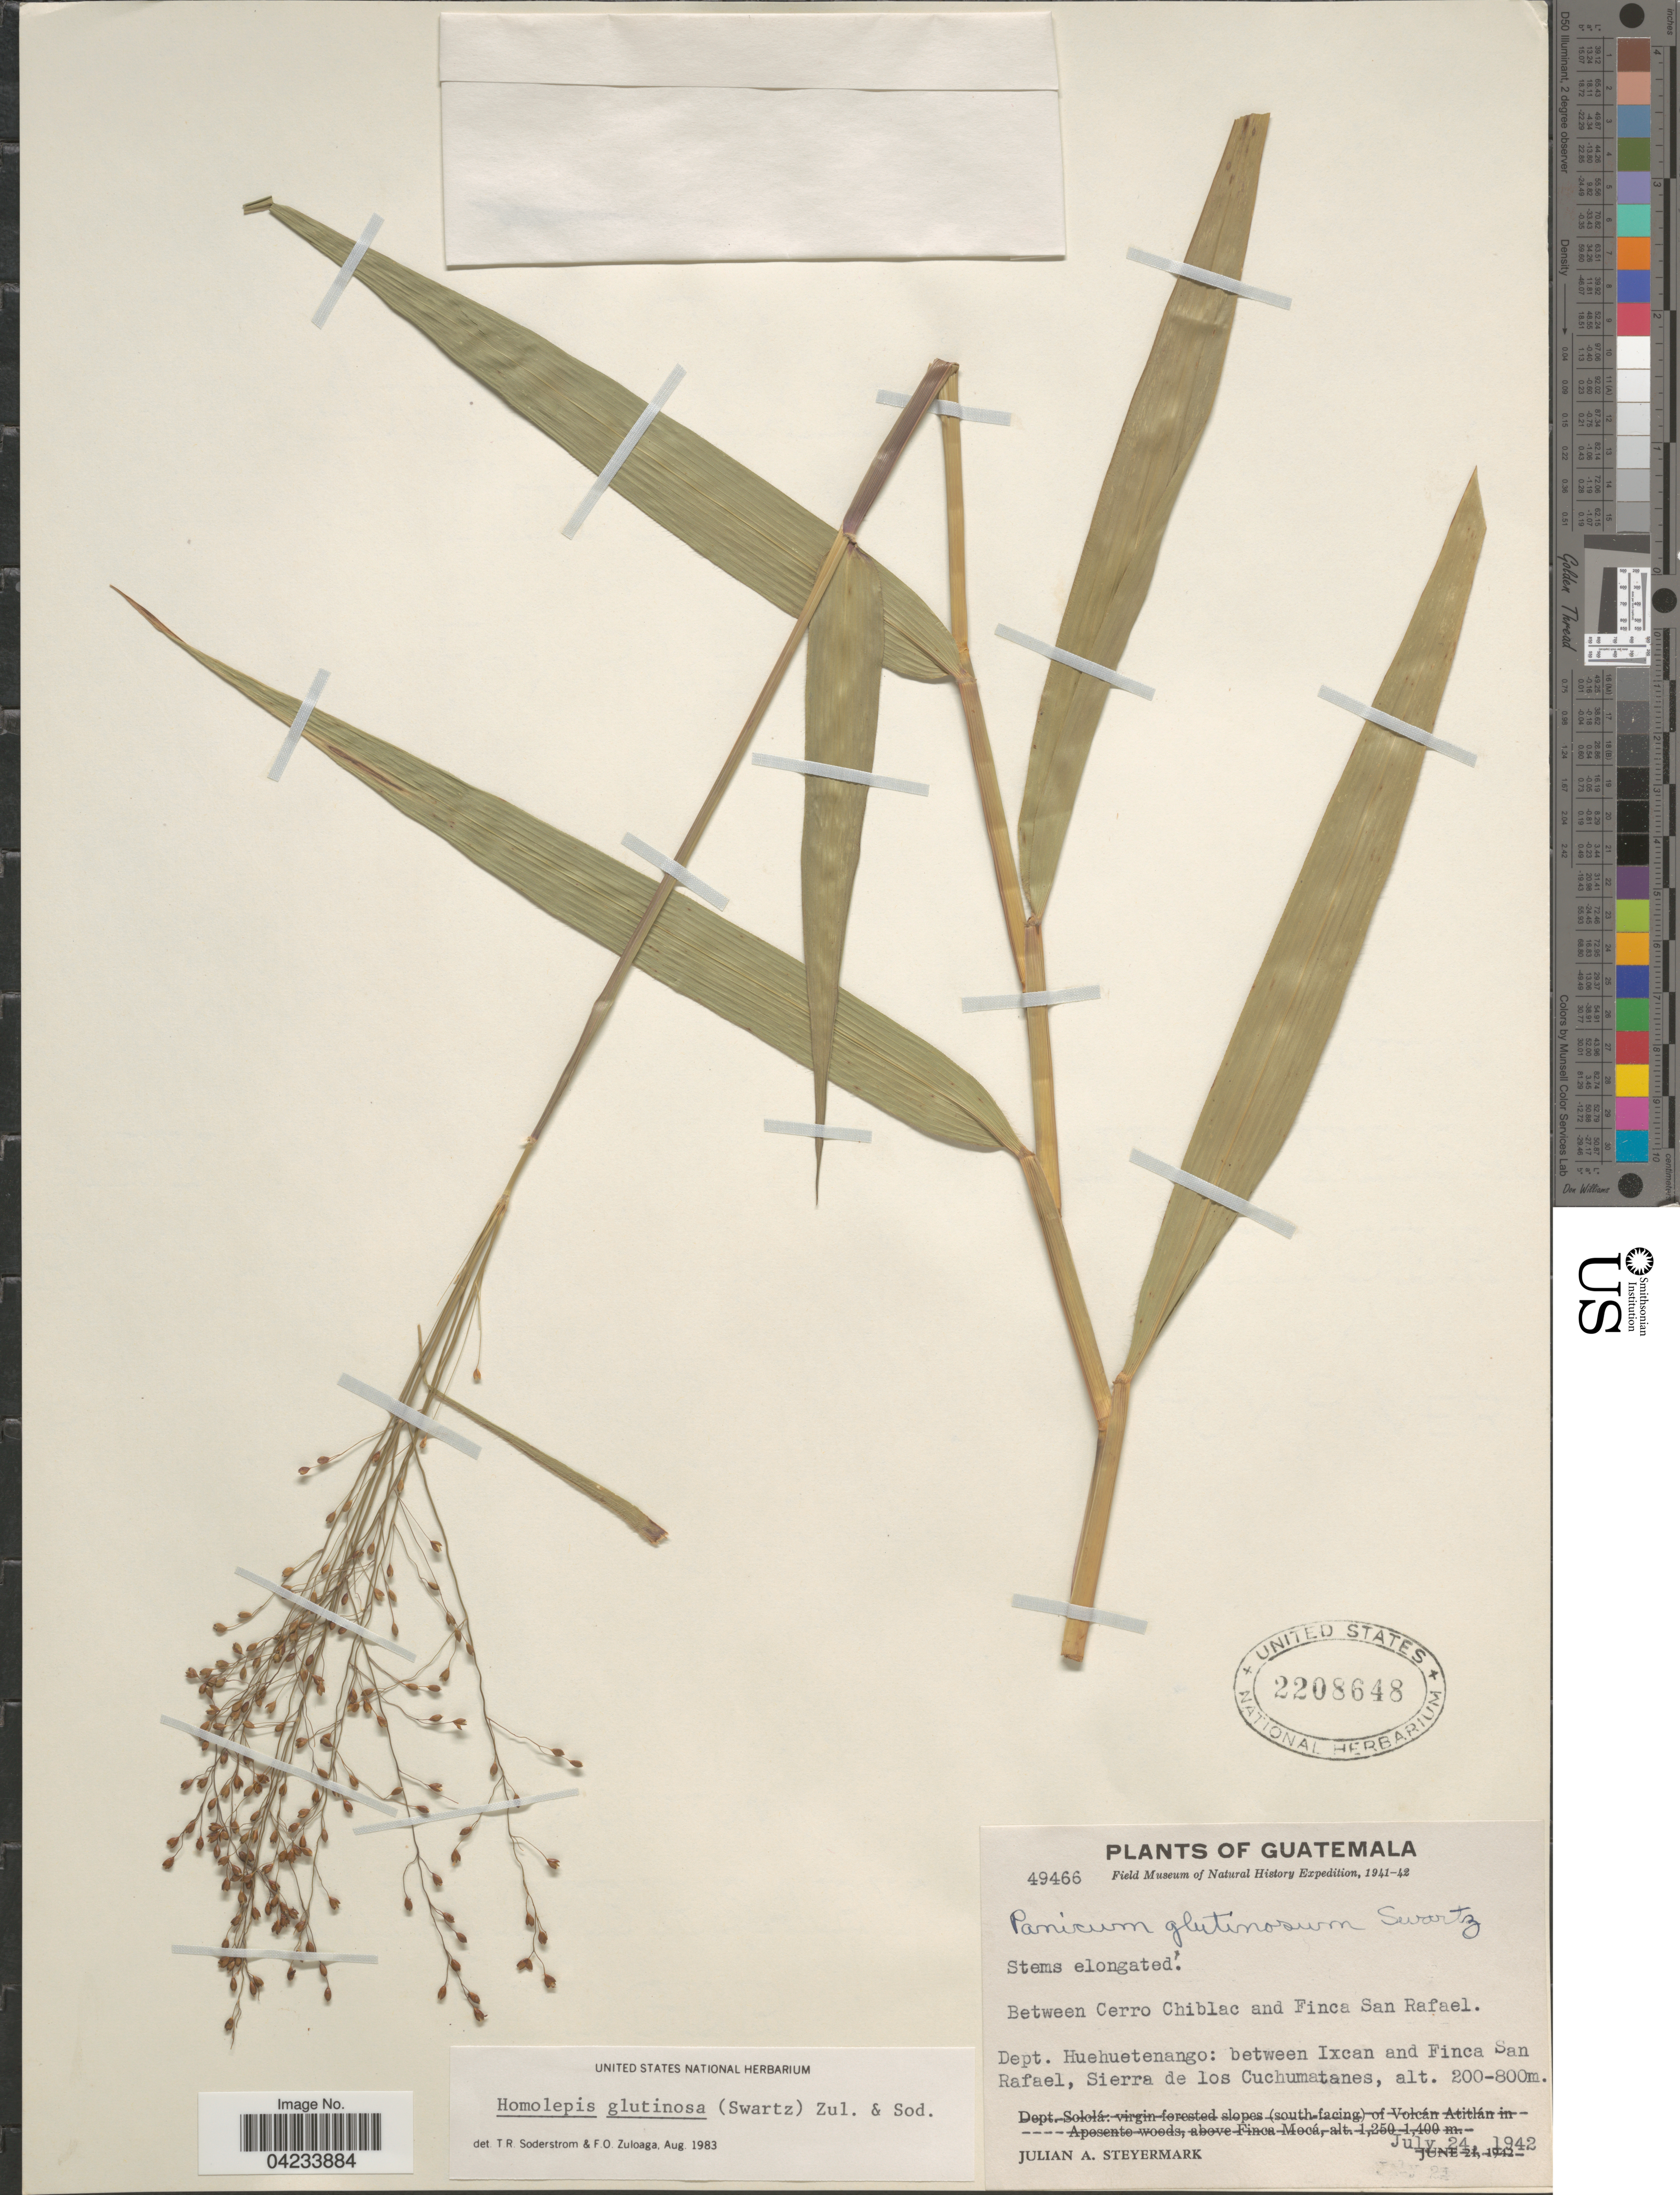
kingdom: Plantae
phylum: Tracheophyta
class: Liliopsida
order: Poales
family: Poaceae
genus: Homolepis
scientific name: Homolepis glutinosa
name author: (Sw.) Zuloaga & Soderstr.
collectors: J. Steyermark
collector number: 49466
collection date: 1942-07-24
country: Guatemala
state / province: Huehuetenango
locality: Field Museum of Natural History Expedition, 1941-42. Between Cerro Chiblac and Finca San Rafael. Dept. Huehuetenango: between Ixcan and Finca San Rafael, Sierra de los Cuchumatanes.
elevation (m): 200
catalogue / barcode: US 2208648